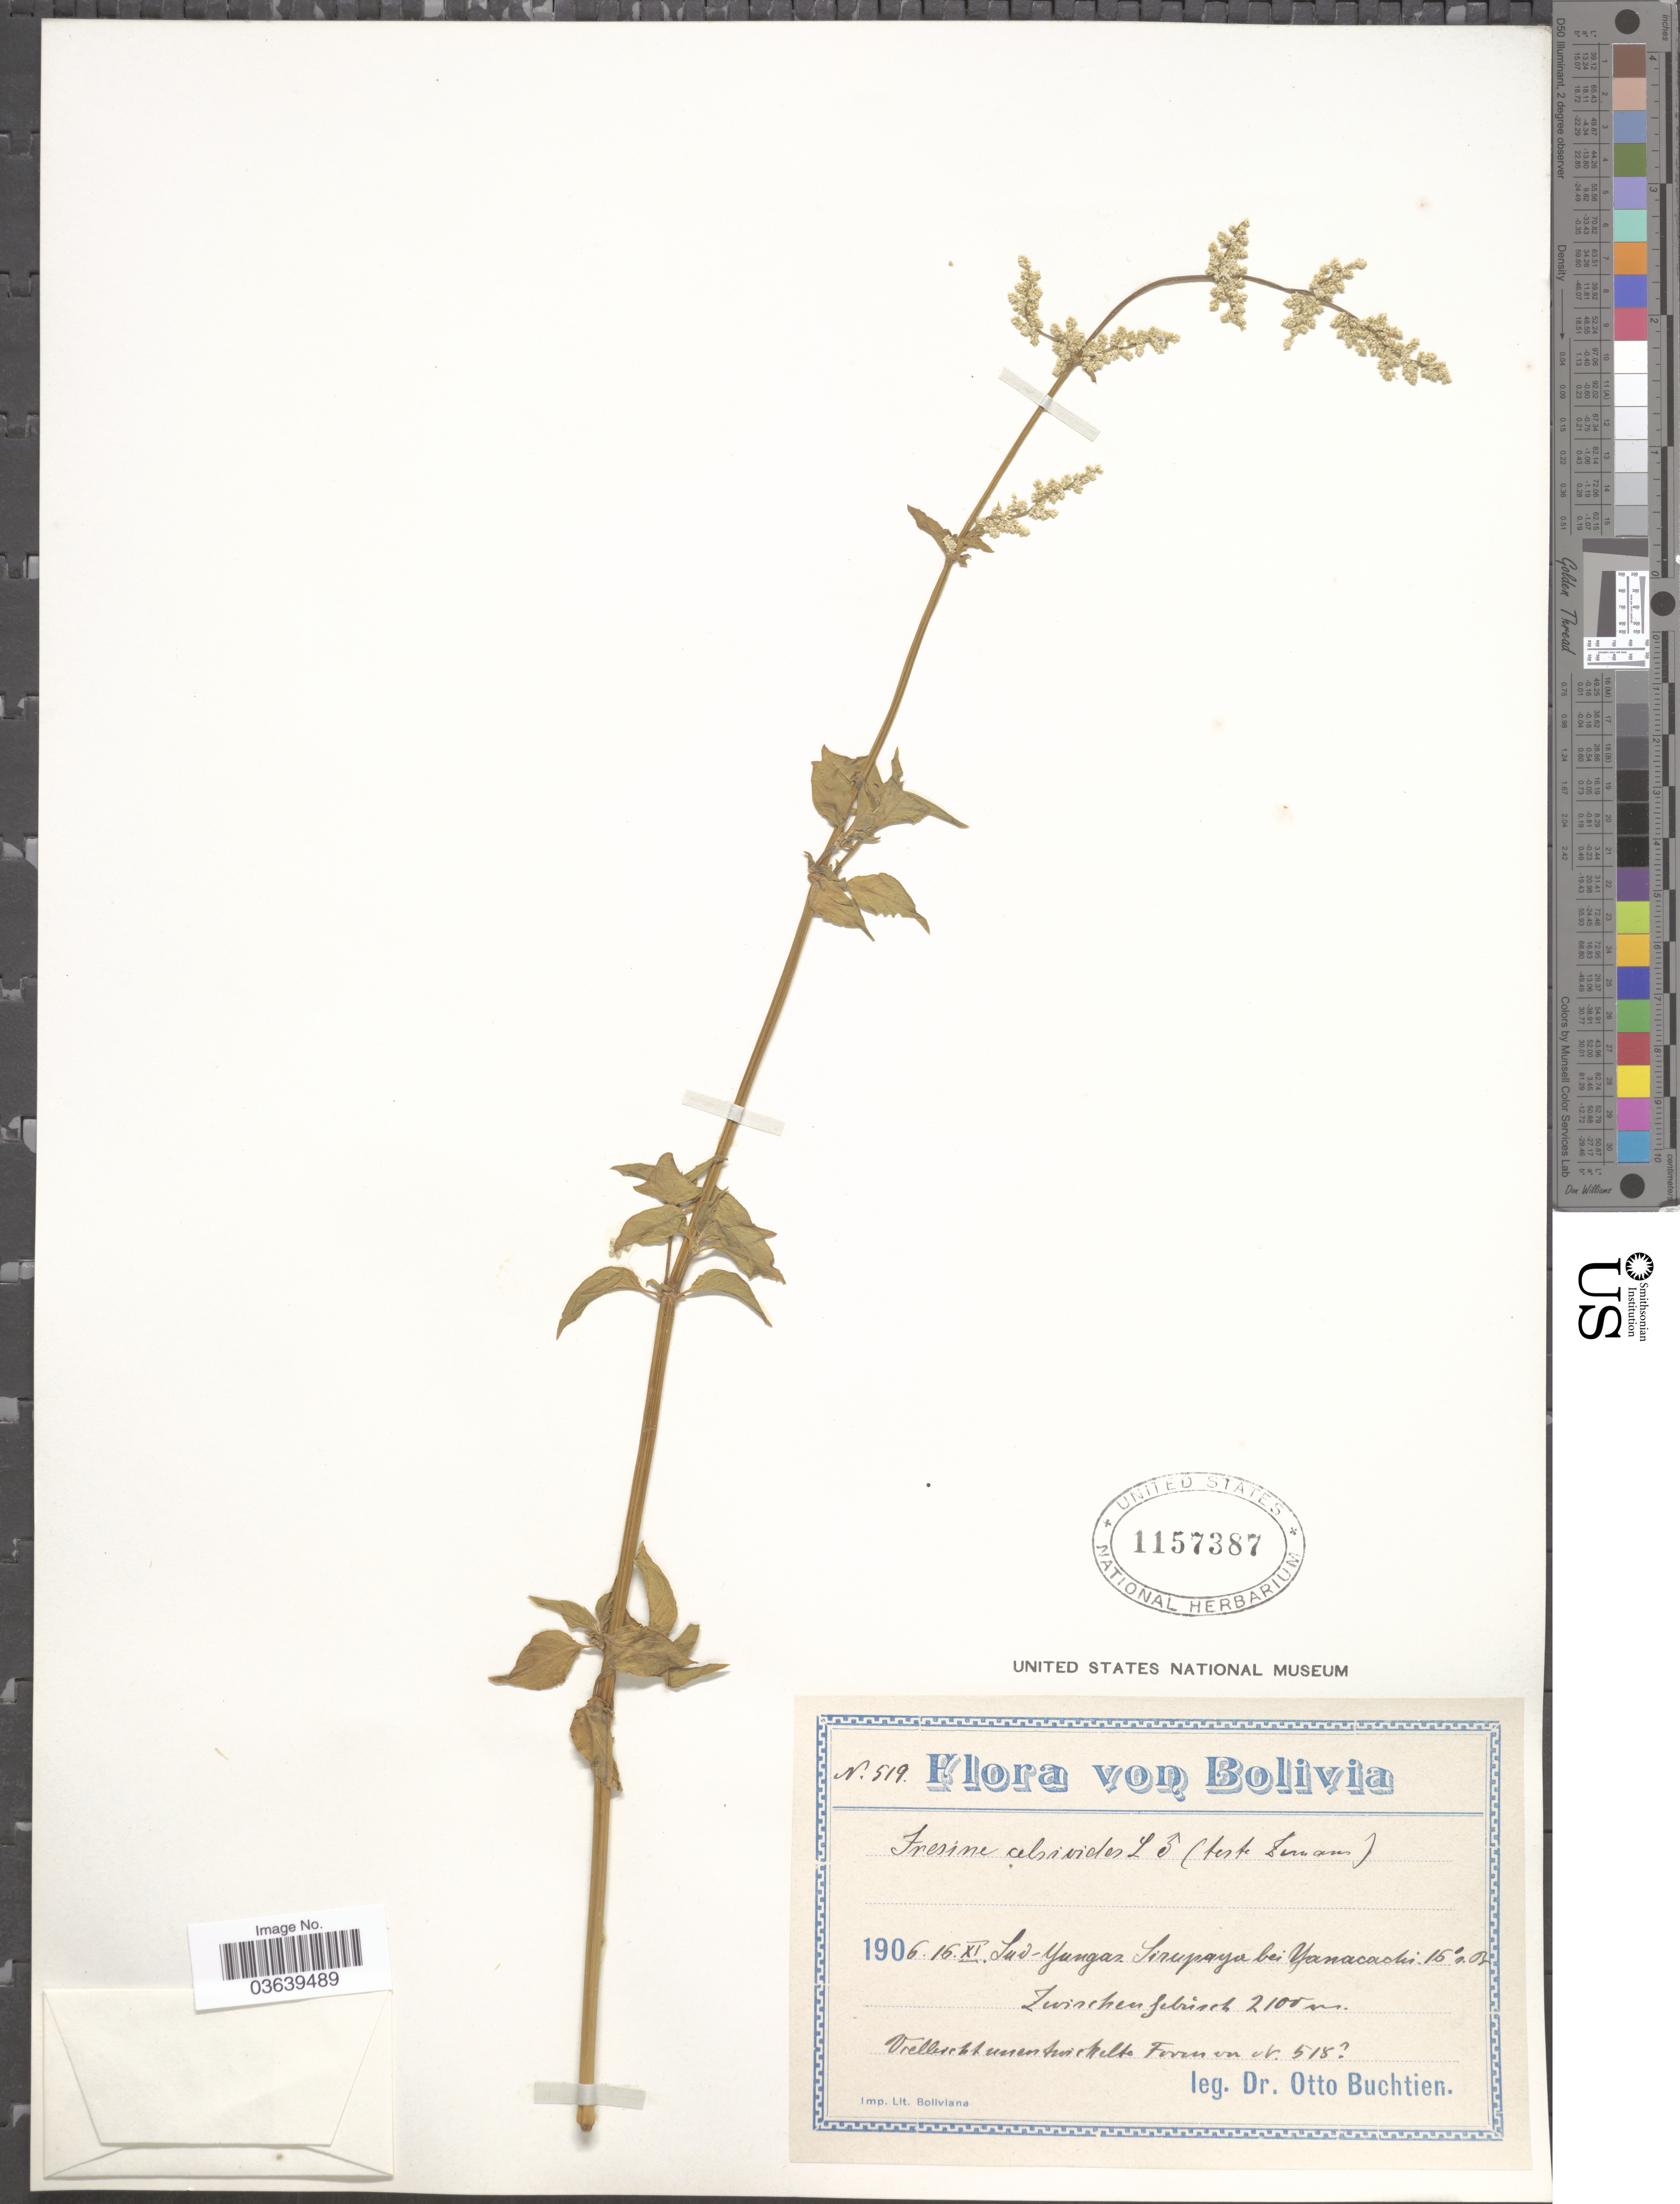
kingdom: Plantae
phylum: Tracheophyta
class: Magnoliopsida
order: Caryophyllales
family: Amaranthaceae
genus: Iresine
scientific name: Iresine celosia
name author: L.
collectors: O. Buchtien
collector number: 519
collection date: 1906-11-16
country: Bolivia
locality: Sud-Yungas. Sirupaya bei Yanacachi 15° [unsure placement] s Br. Zwischen Gebusch.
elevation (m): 2100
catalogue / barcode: US 1157387